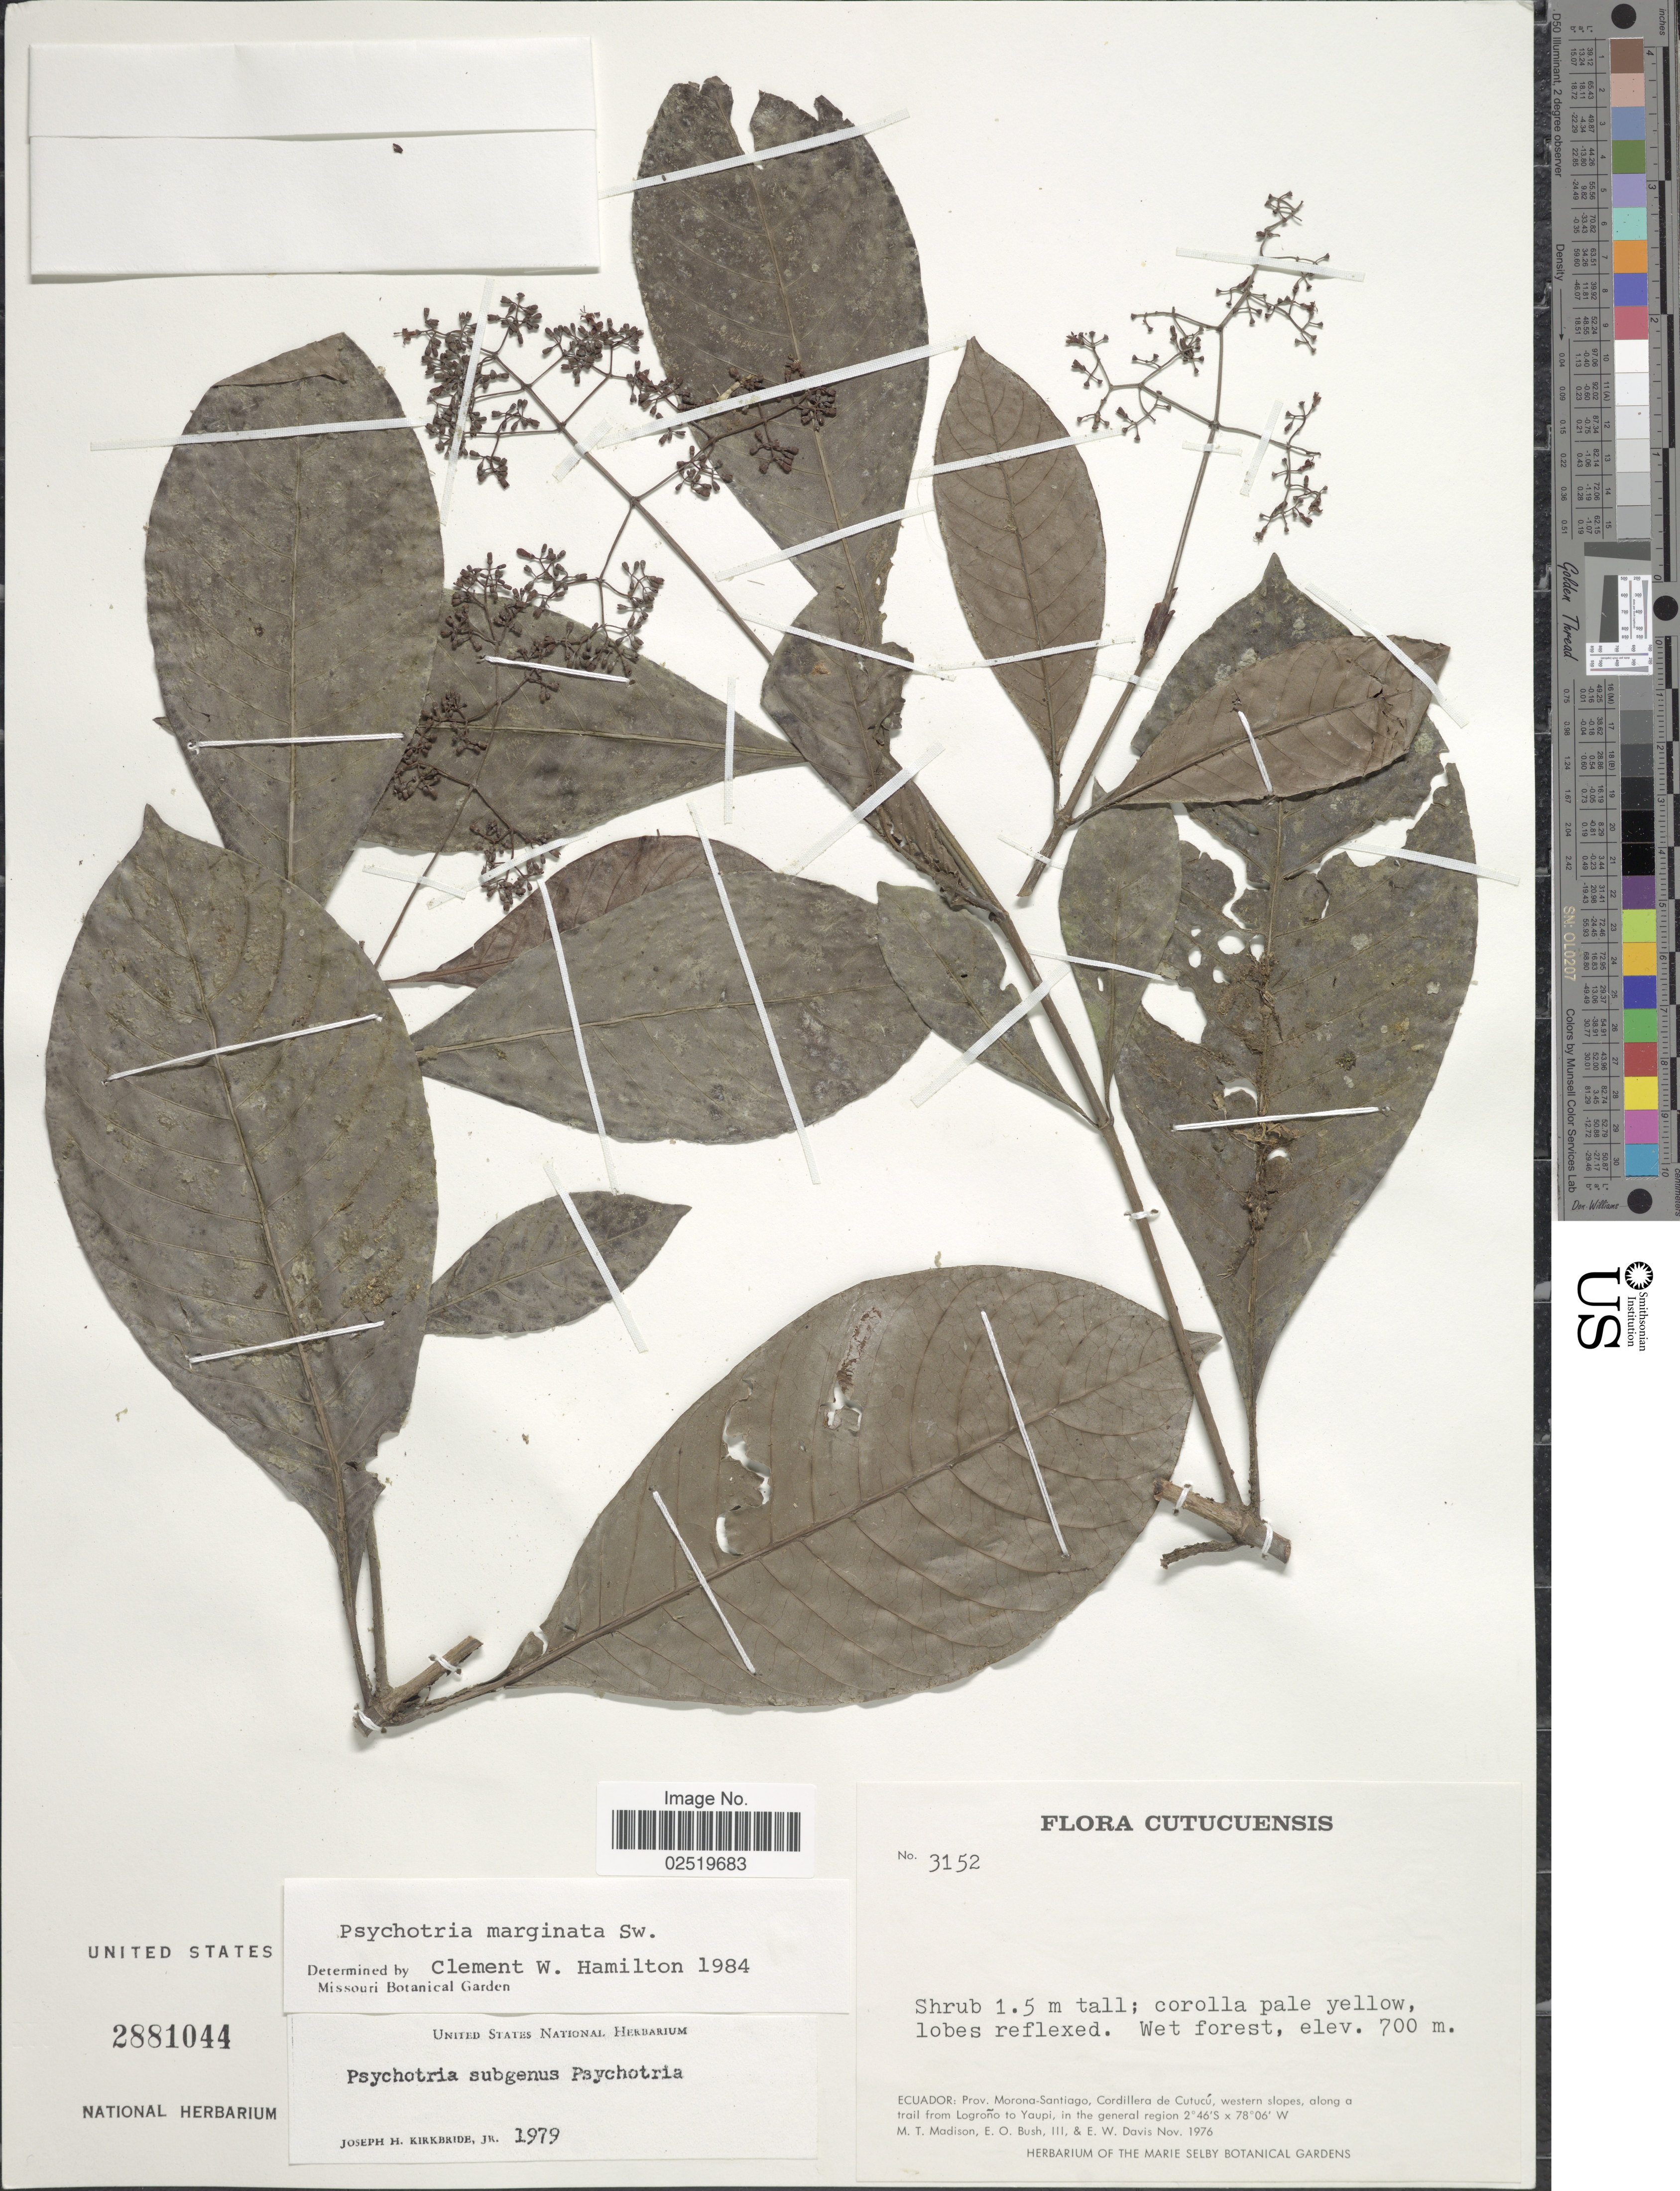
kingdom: Plantae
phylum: Tracheophyta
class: Magnoliopsida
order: Gentianales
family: Rubiaceae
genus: Psychotria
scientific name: Psychotria marginata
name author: Sw.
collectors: M. T. Madison, E. O. Bush & E. W. Davis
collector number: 3152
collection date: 1976-11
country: Ecuador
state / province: Morona-Santiago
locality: Cordillera de Cutucu, western slopes, along a trail from Logrono to Yaupi, in the general region.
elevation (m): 700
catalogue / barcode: US 2881044